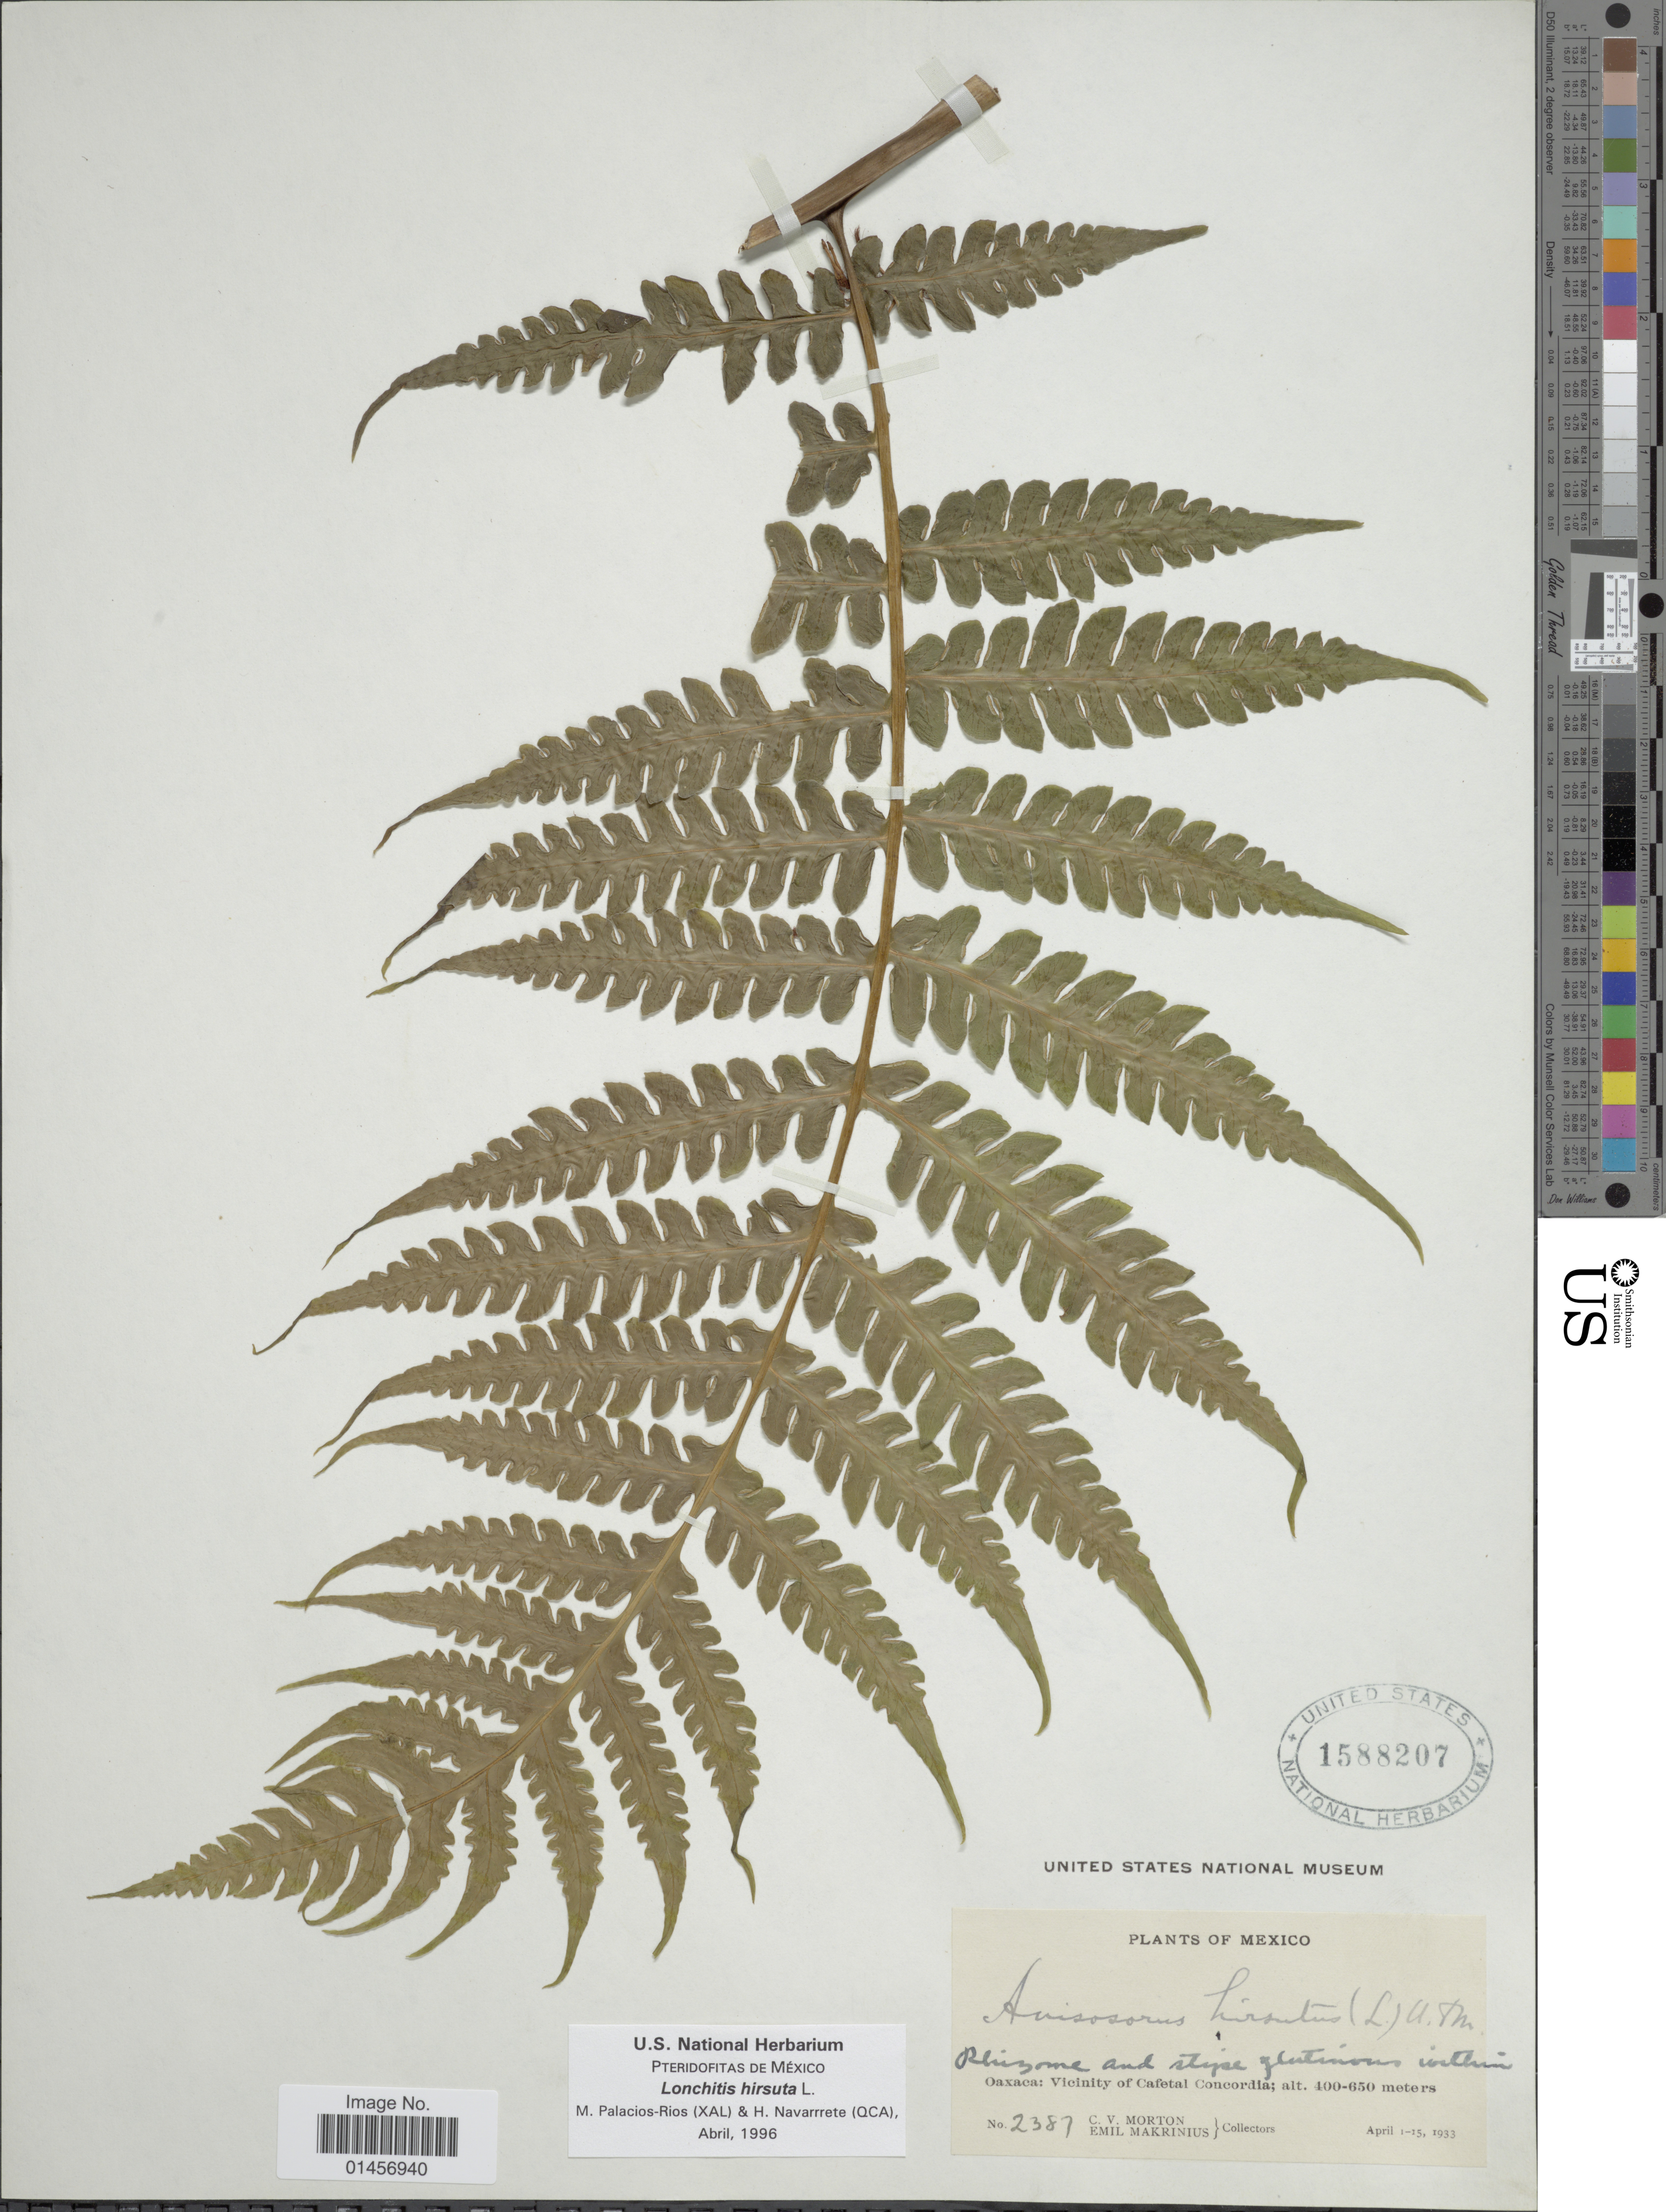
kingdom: Plantae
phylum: Tracheophyta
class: Polypodiopsida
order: Polypodiales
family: Lonchitidaceae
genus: Lonchitis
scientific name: Lonchitis hirsuta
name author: L.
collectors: C. V. Morton & E. Makrinius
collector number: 2387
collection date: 1933-04-01/1933-04-15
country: Mexico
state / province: Oaxaca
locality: Mexico, Vicinity of Cafetal Concordia.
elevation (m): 400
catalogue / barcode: US 1588207